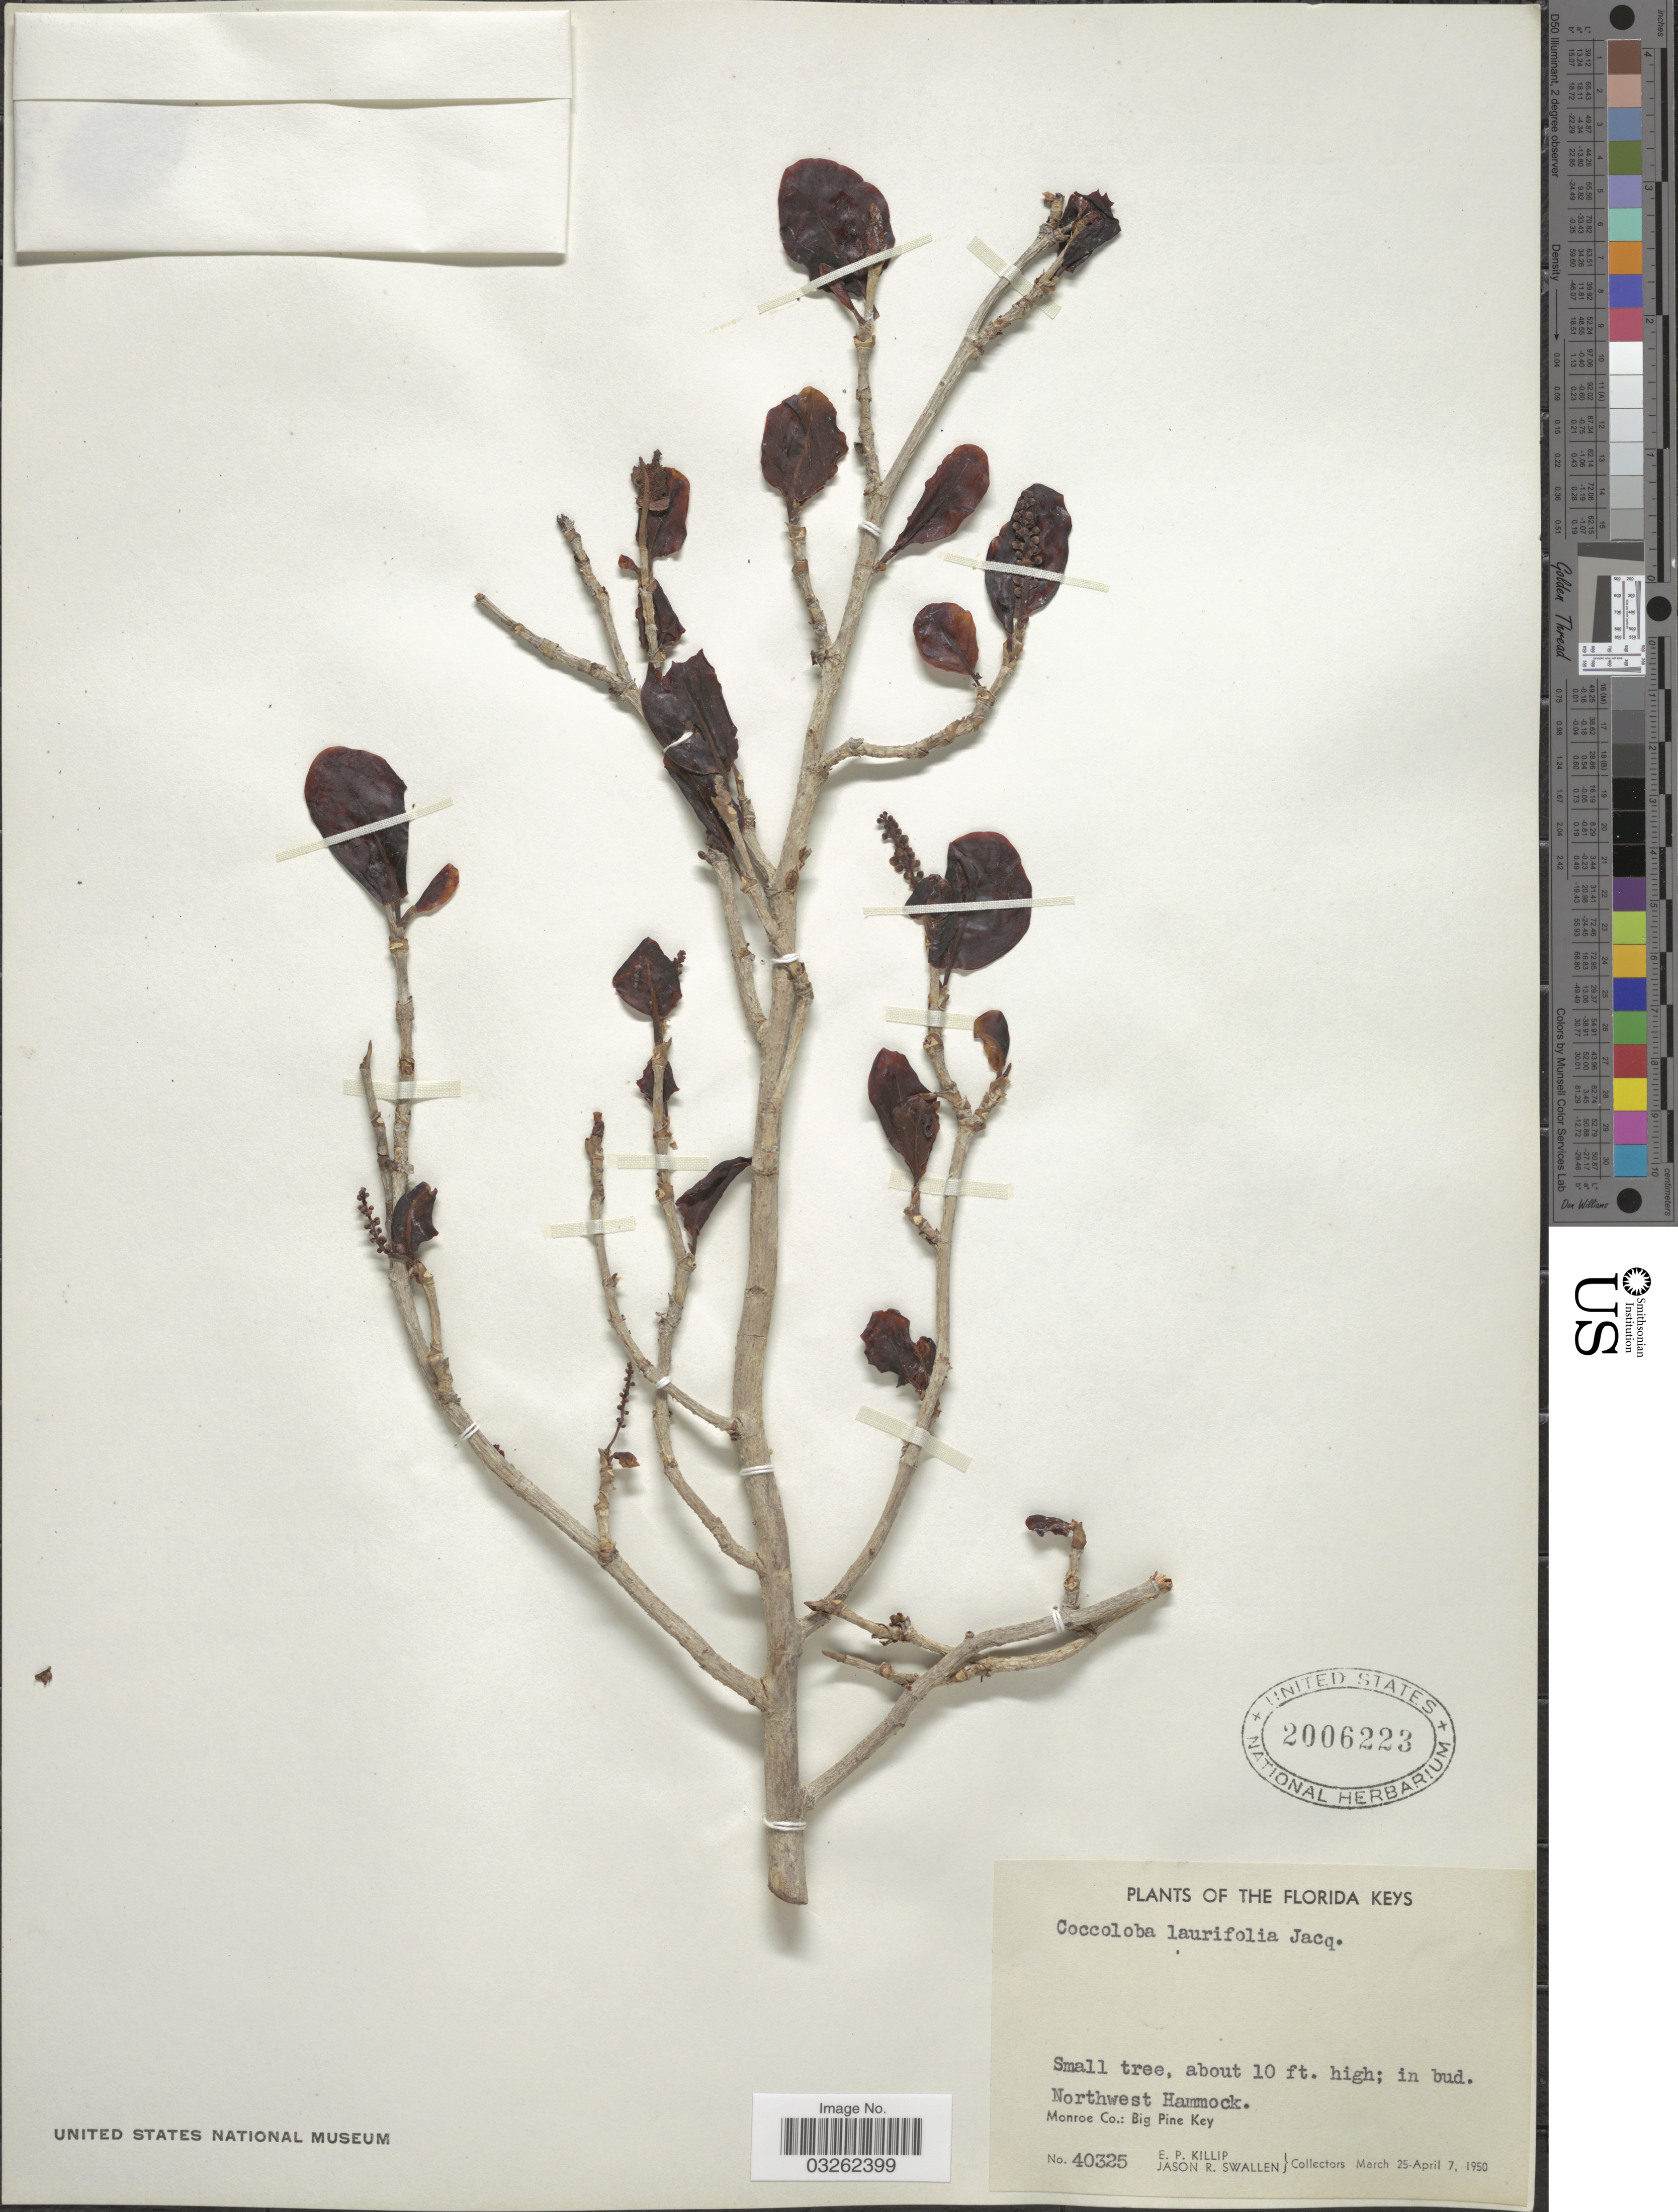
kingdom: Plantae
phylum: Tracheophyta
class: Magnoliopsida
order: Caryophyllales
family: Polygonaceae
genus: Coccoloba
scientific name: Coccoloba diversifolia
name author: Jacq.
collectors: E. P. Killip & J. R. Swallen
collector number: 40325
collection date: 1950-03-25/1950-04-07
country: United States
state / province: Florida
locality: The Florida Keys, Northwest Hammock. Monroe Co.: Big Pine Key.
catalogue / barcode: US 2006223